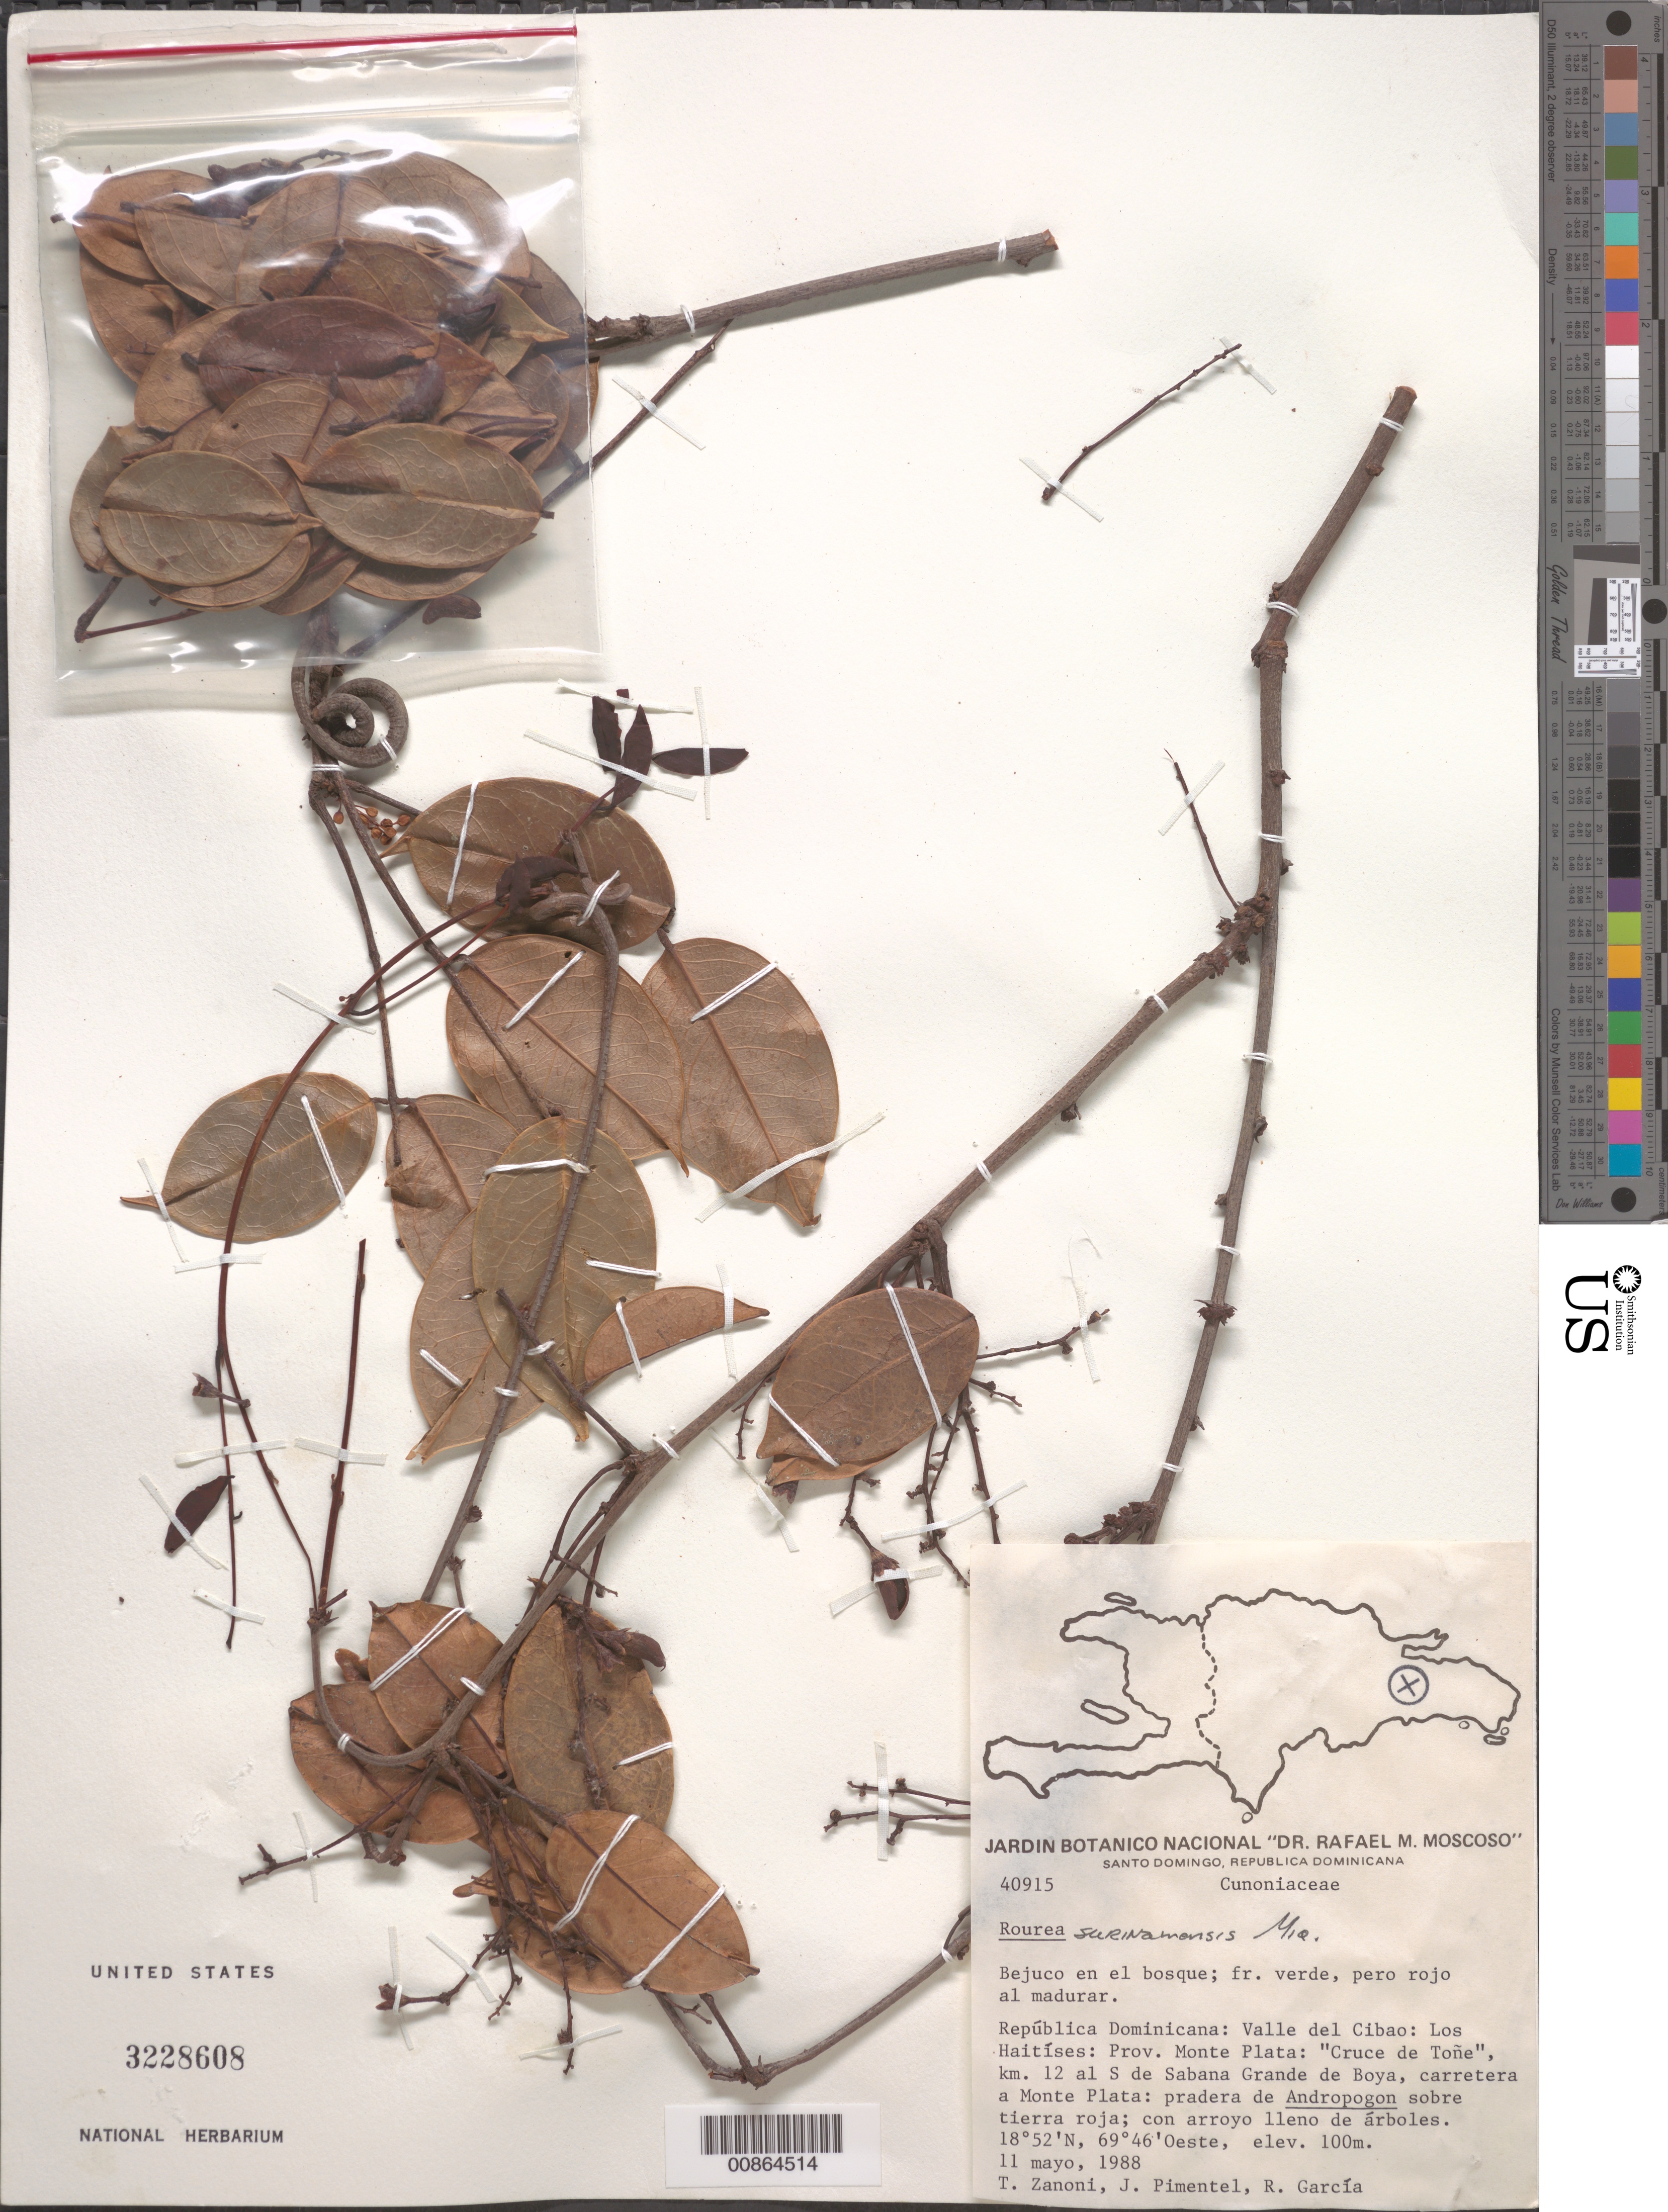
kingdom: Plantae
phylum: Tracheophyta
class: Magnoliopsida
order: Oxalidales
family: Connaraceae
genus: Rourea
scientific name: Rourea surinamensis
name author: Miq.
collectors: T. A. Zanoni, J. Pimentel & R. G. García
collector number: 40915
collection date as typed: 11 May 1988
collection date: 1988-05-11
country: Dominican Republic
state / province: Monte Plata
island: Hispaniola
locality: Valle del Cibao: Los Haitíses: "Cruce de Toñe", km 12 al S de Sabana Grande de Boya, carretera a Monte Plata.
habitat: Bosque. Pradera de Andropogon sobre tierra roja; con arroyo lleno de árboles.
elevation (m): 100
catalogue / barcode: US 3228608